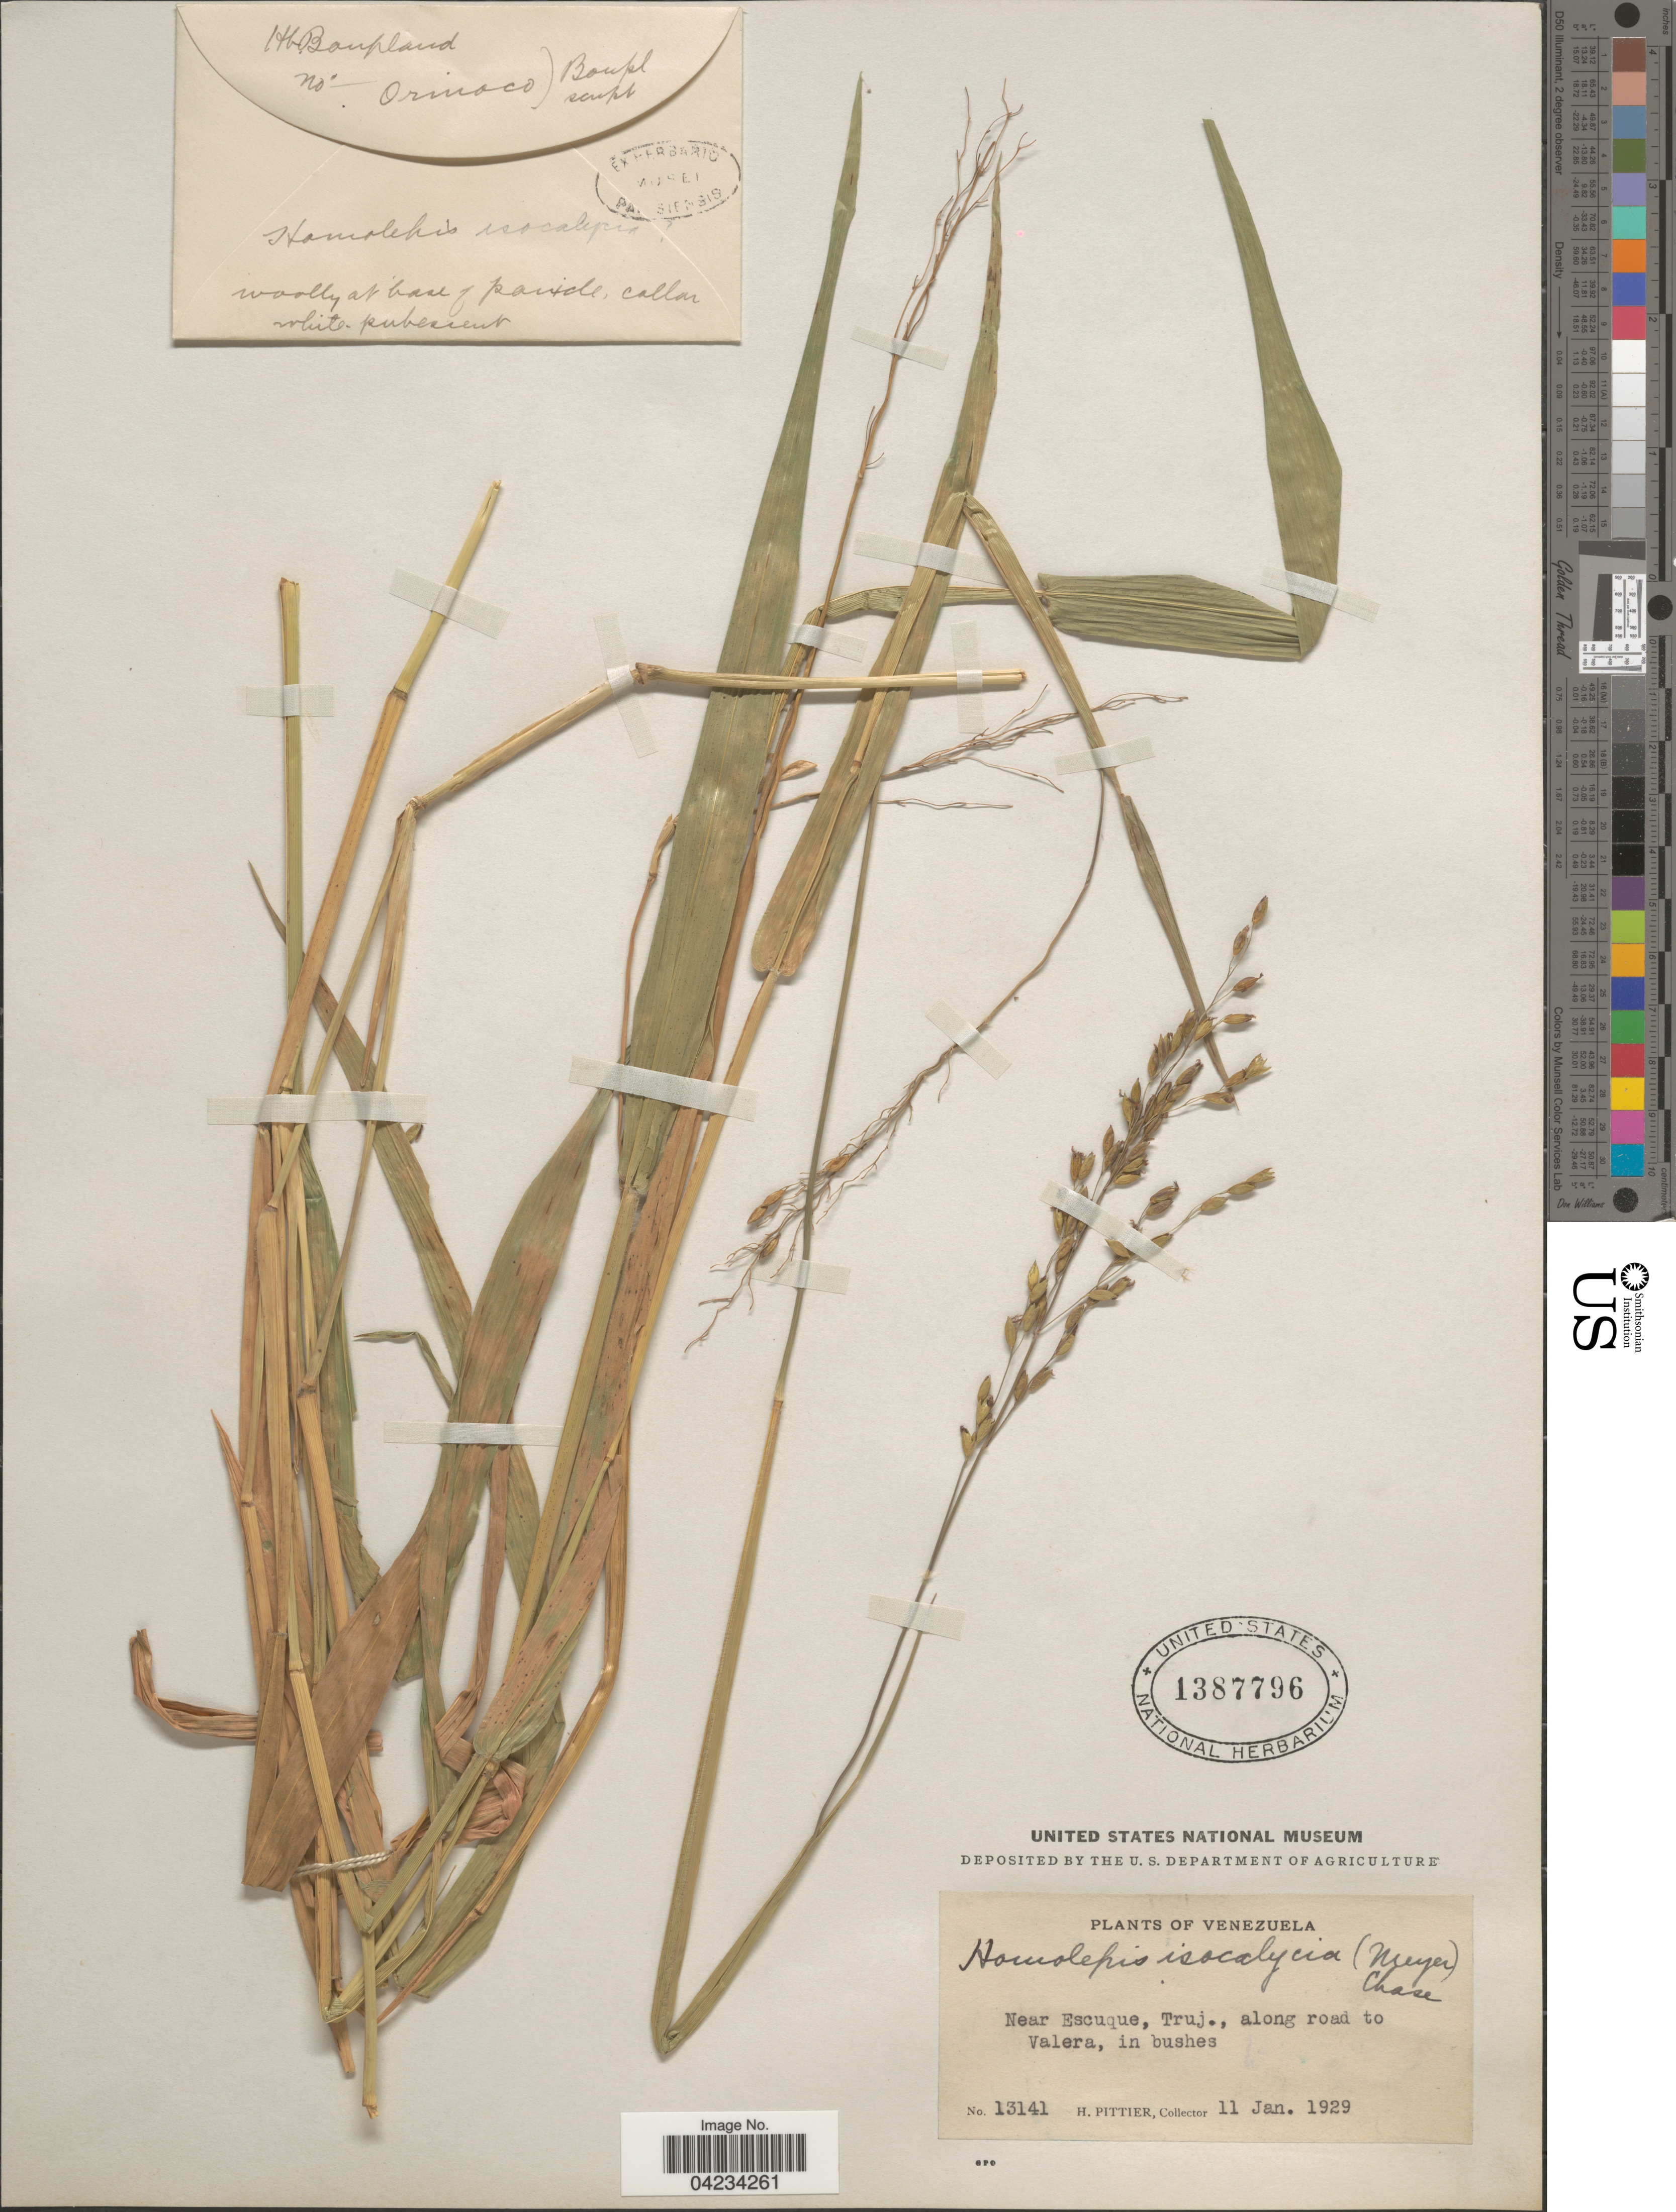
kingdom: Plantae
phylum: Tracheophyta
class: Liliopsida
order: Poales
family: Poaceae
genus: Homolepis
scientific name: Homolepis isocalycia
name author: (G. Mey.) Chase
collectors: ex herb. Bonpland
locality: Orinoco.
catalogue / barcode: US 1387796-2